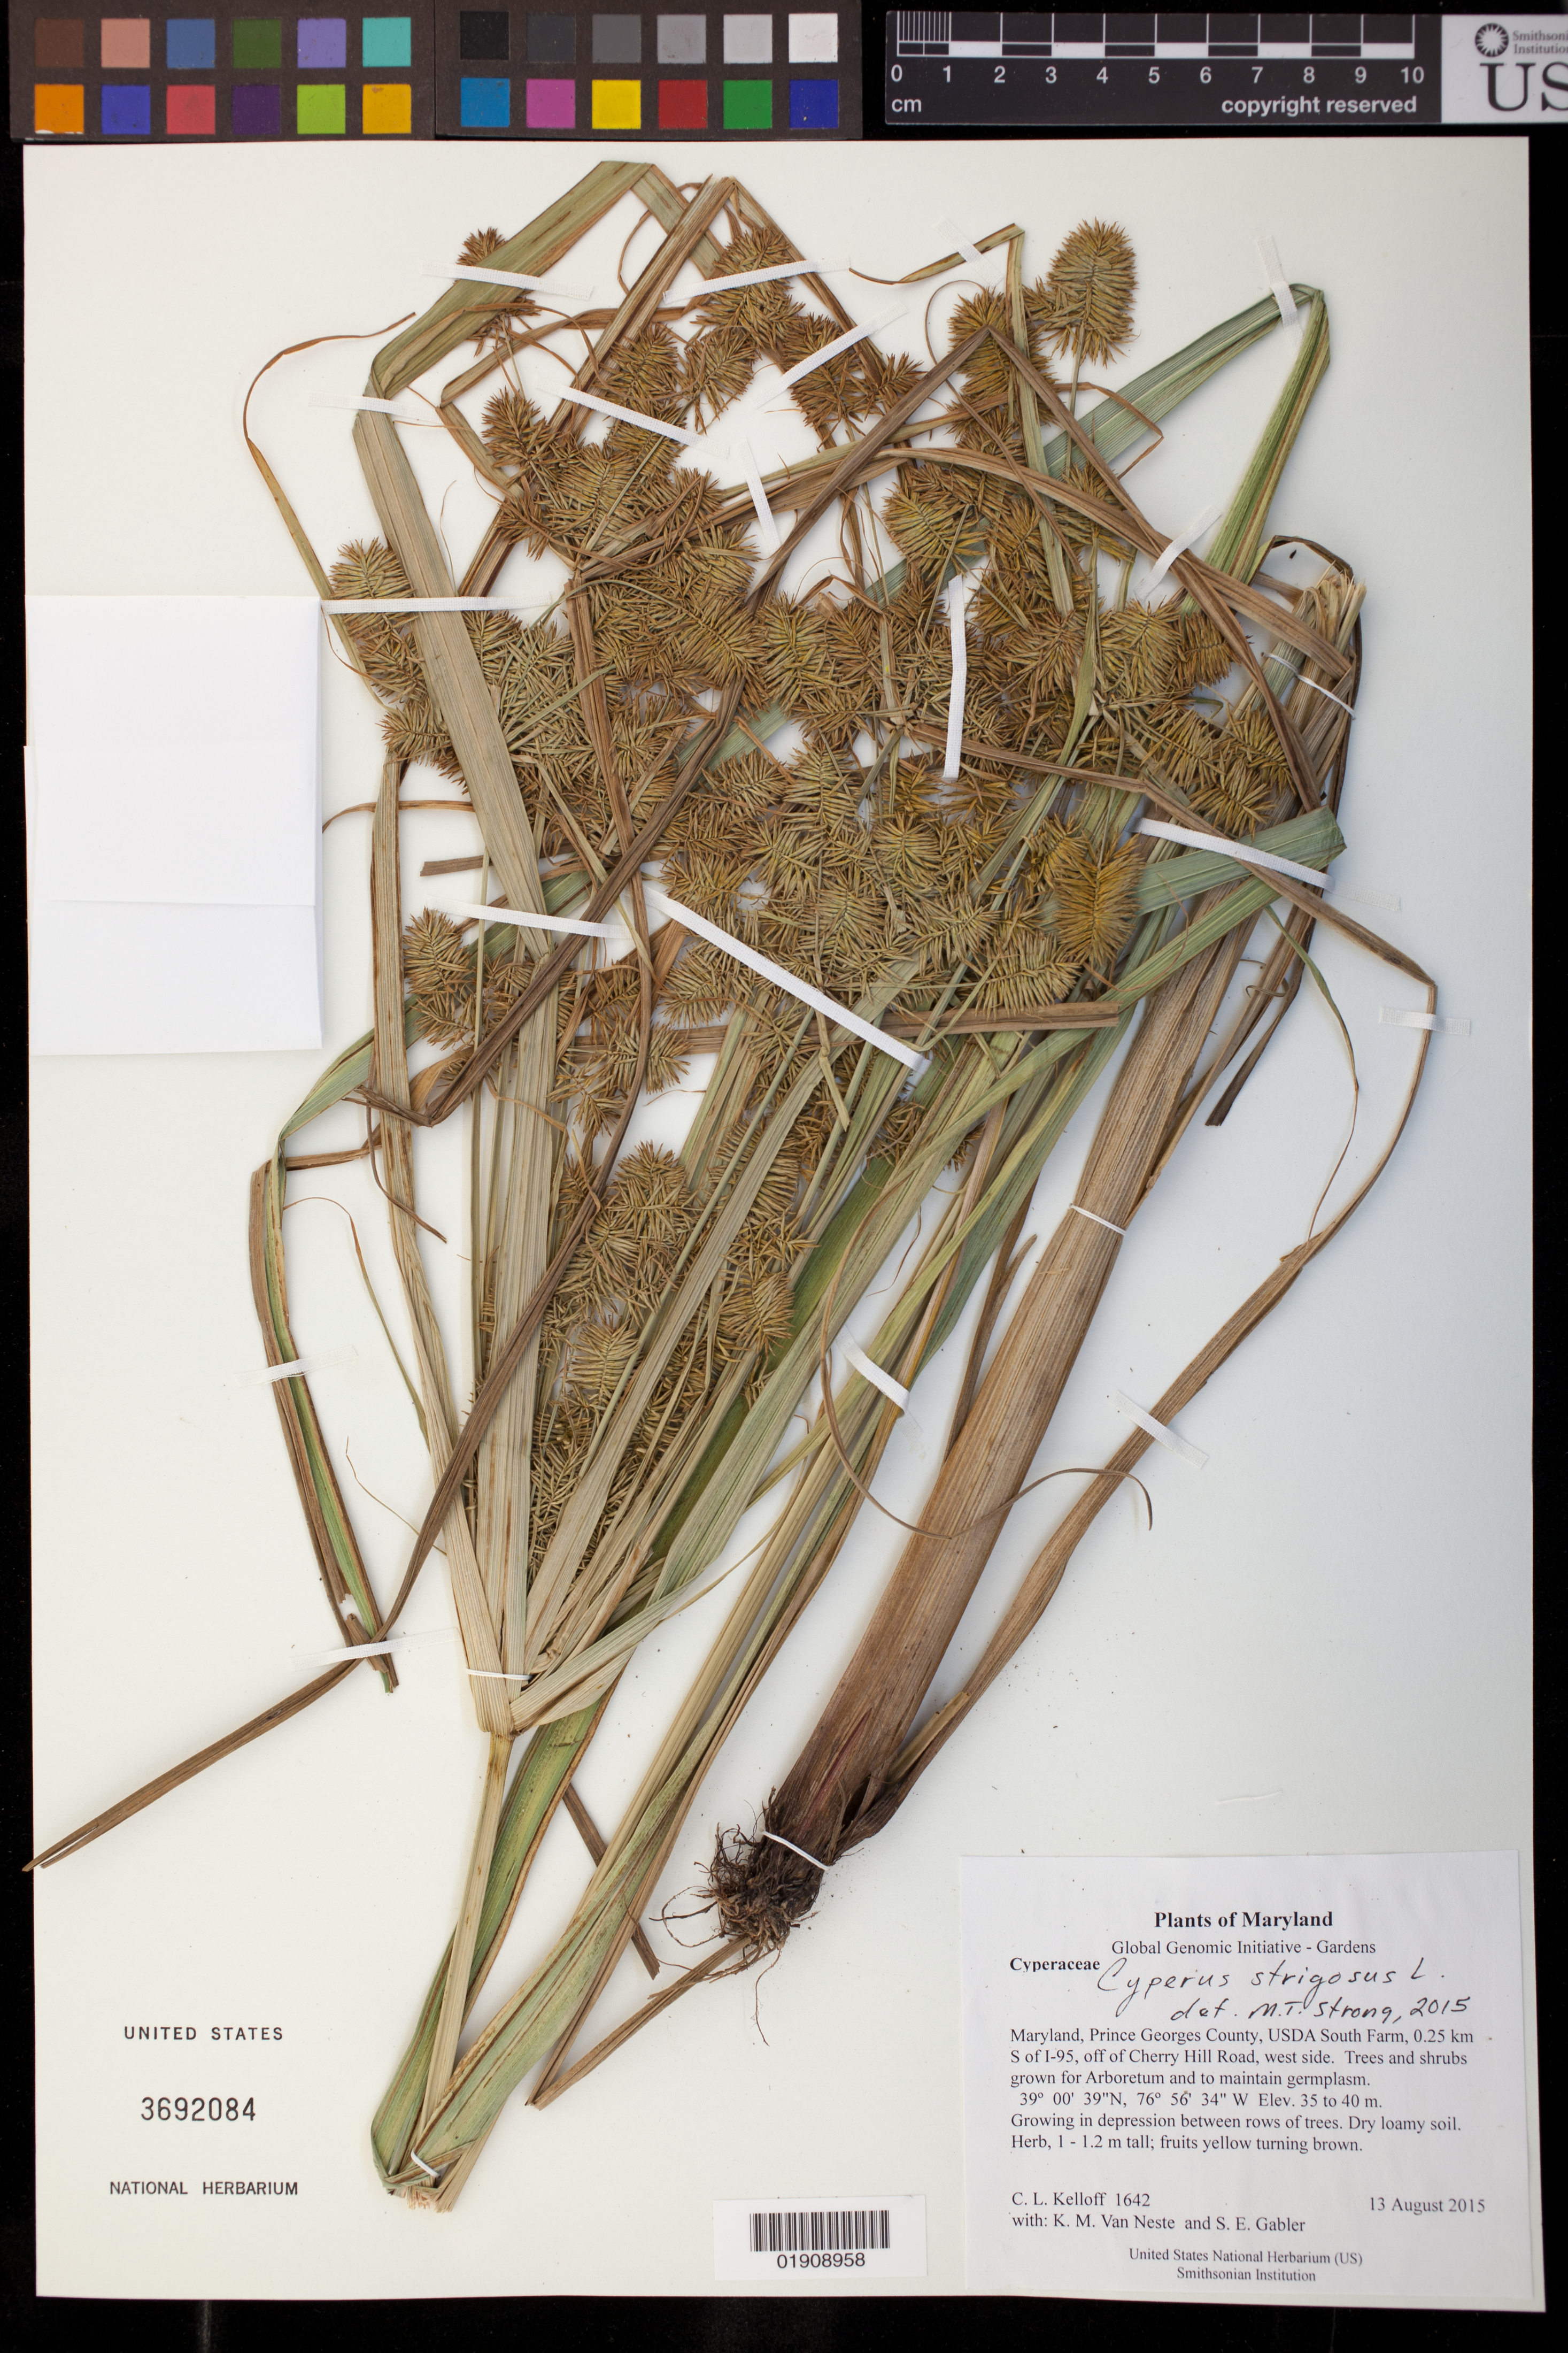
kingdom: Plantae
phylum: Tracheophyta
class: Liliopsida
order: Poales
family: Cyperaceae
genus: Cyperus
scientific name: Cyperus strigosus L.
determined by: Strong, M. T., (US), Smithsonian Institution - National Museum of Natural History (UNITED STATES)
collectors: C. L. Kelloff, K. M. Van Neste & S. E. Gabler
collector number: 1642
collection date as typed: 13 August 2015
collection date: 2015-08-13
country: United States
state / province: Maryland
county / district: Prince George's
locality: USDA South Farm, 0.25 km S of I-95, off of Cherry Hill Road, west side. Trees and shrubs grown for Arboretum and to maintain germplasm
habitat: Growing in depression between rows of trees. Dry loamy soil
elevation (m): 35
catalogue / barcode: US 3692084